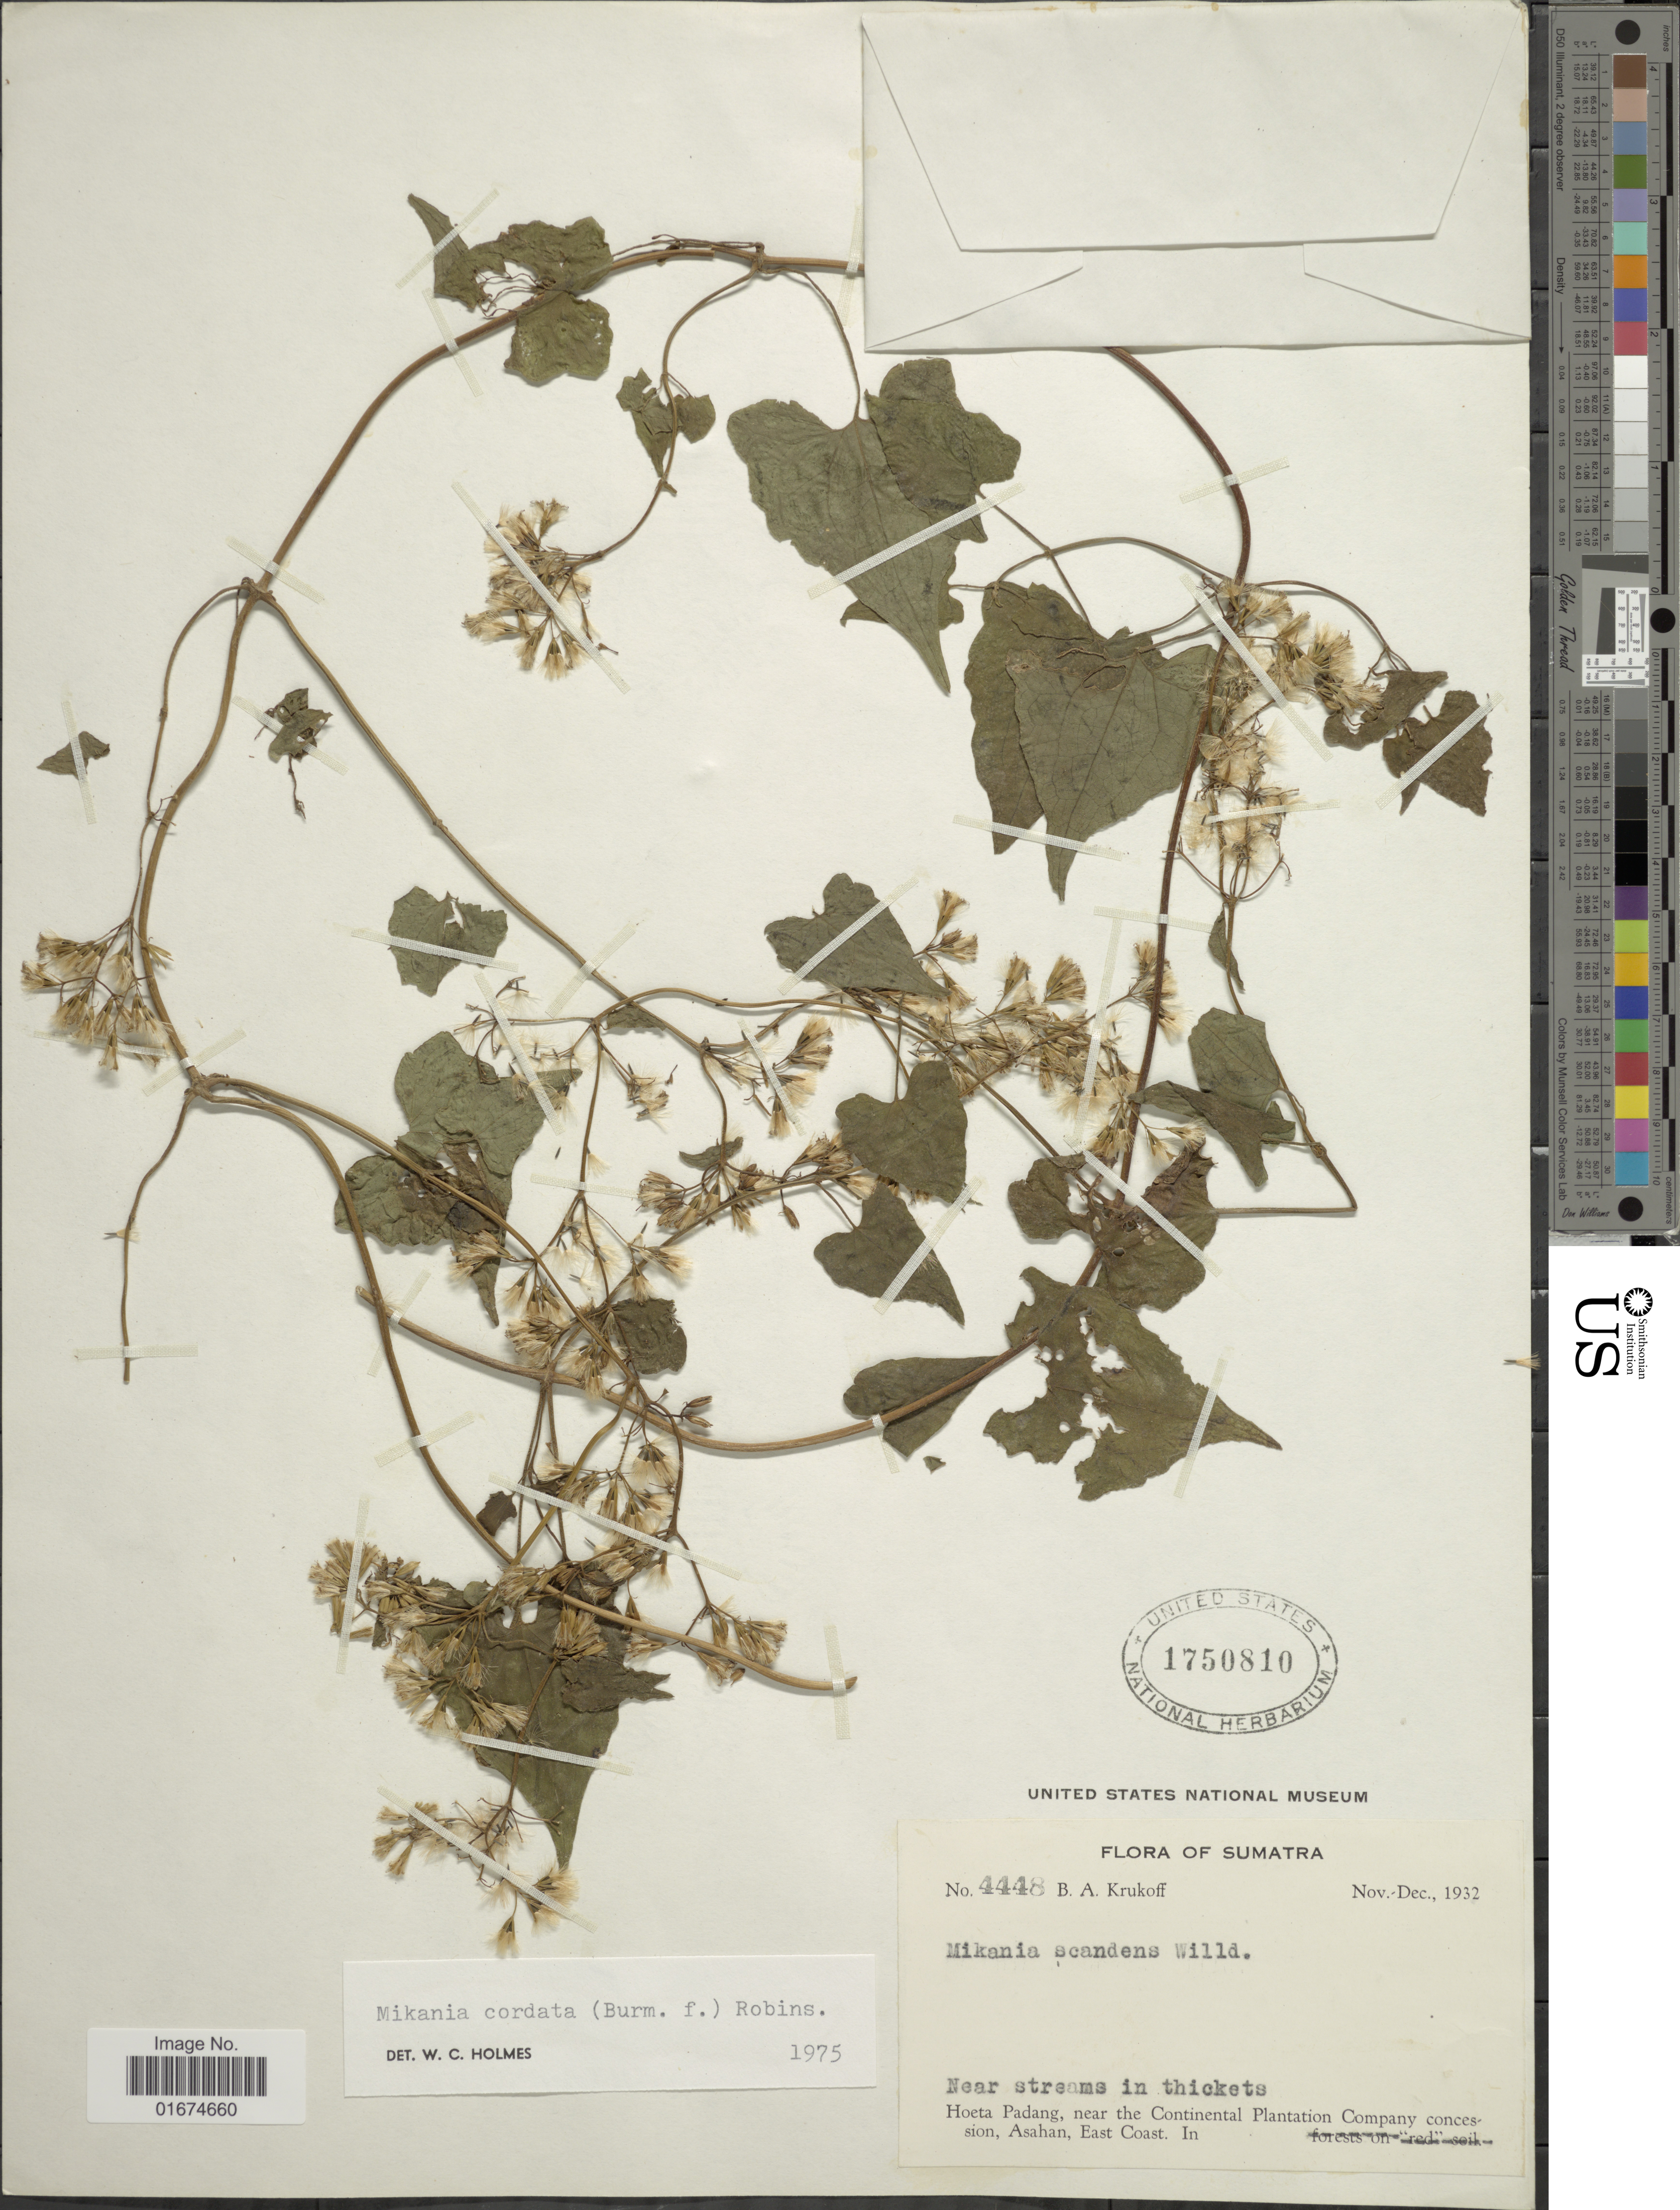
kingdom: Plantae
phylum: Tracheophyta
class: Magnoliopsida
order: Asterales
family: Asteraceae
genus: Mikania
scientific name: Mikania cordata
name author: (Burm. f.) B.L. Rob.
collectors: B. A. Krukoff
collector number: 4448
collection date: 1932-11/1932-12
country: Indonesia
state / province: Sumatra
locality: Near streams in thickets, Hoeta Padang, near the Continental Plantation Company concession, Asahan, East Coast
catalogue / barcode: US 1750810